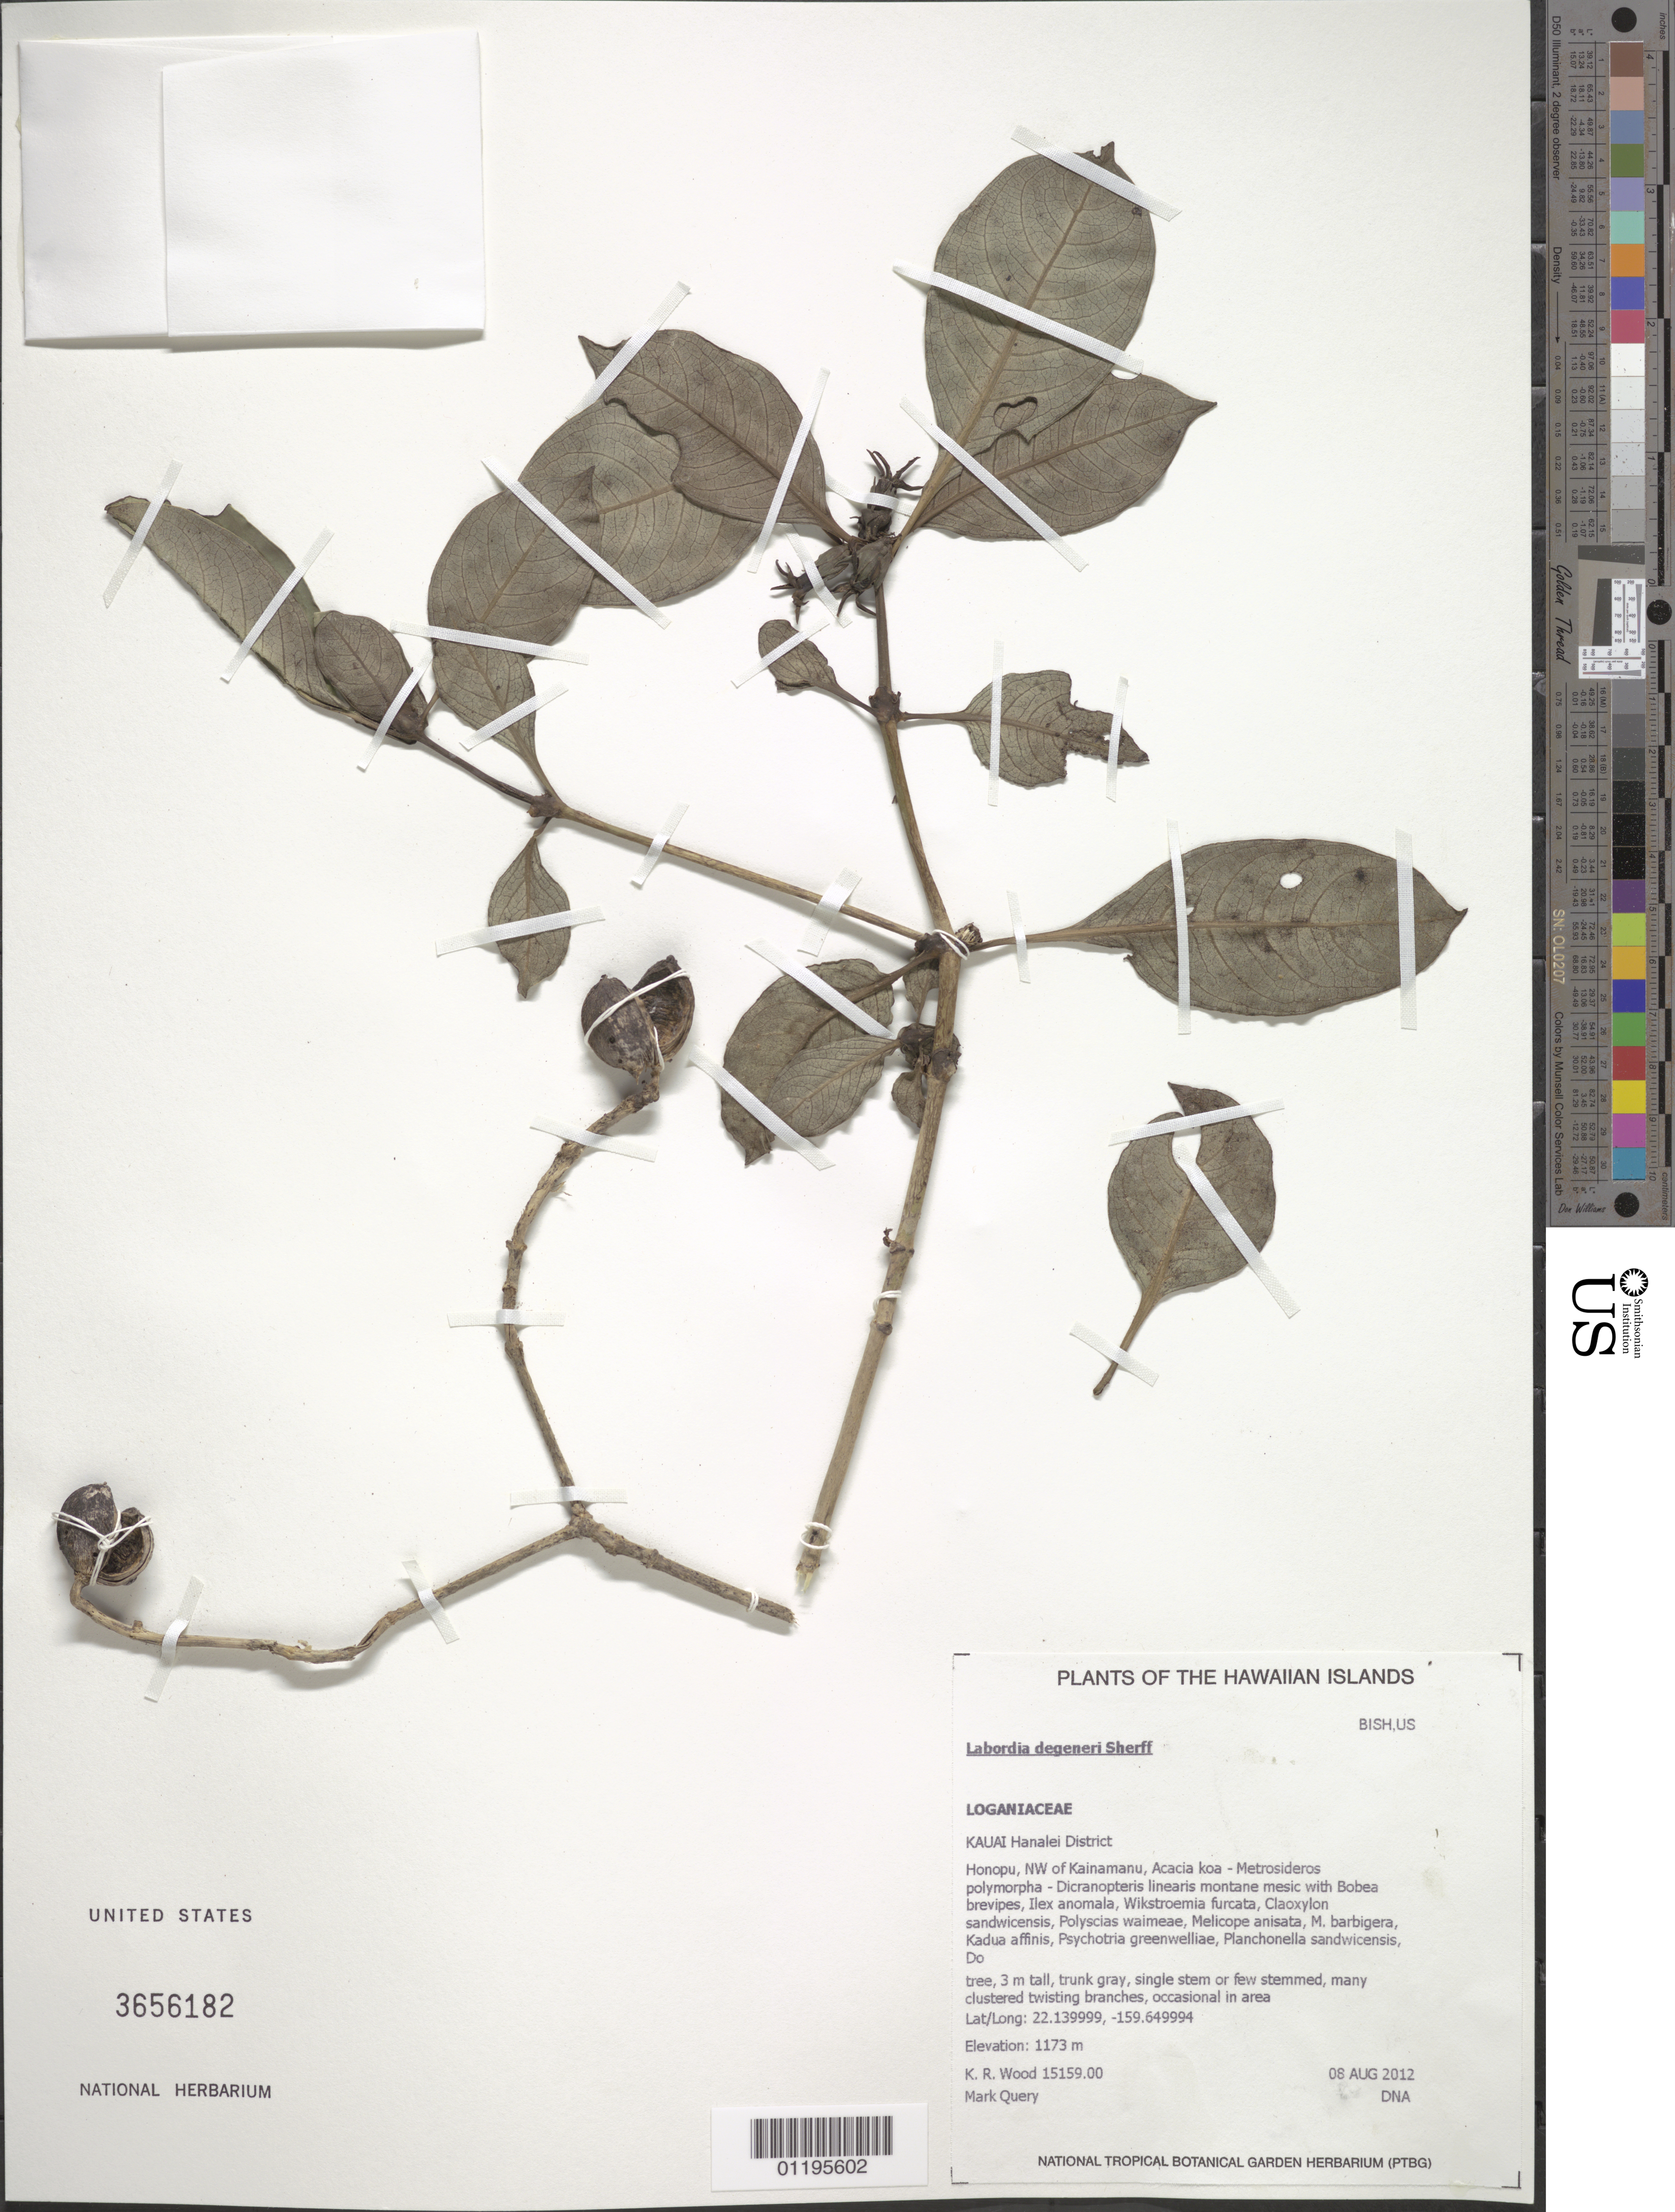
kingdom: Plantae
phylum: Tracheophyta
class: Magnoliopsida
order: Gentianales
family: Loganiaceae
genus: Geniostoma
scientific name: Geniostoma degeneri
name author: (Sherff) Byng & Christenh.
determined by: Wagner, W. L., (BOT), Smithsonian Institution - National Museum of Natural History (UNITED STATES)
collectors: K. R. Wood & M. Query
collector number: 15159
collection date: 2012-08-08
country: United States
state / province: Hawaii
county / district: Kauai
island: Kaua'i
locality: Hanalei District, Honopu, NW of Kainamanu.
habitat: Montane mesic forest.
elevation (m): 1173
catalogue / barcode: US 3656182